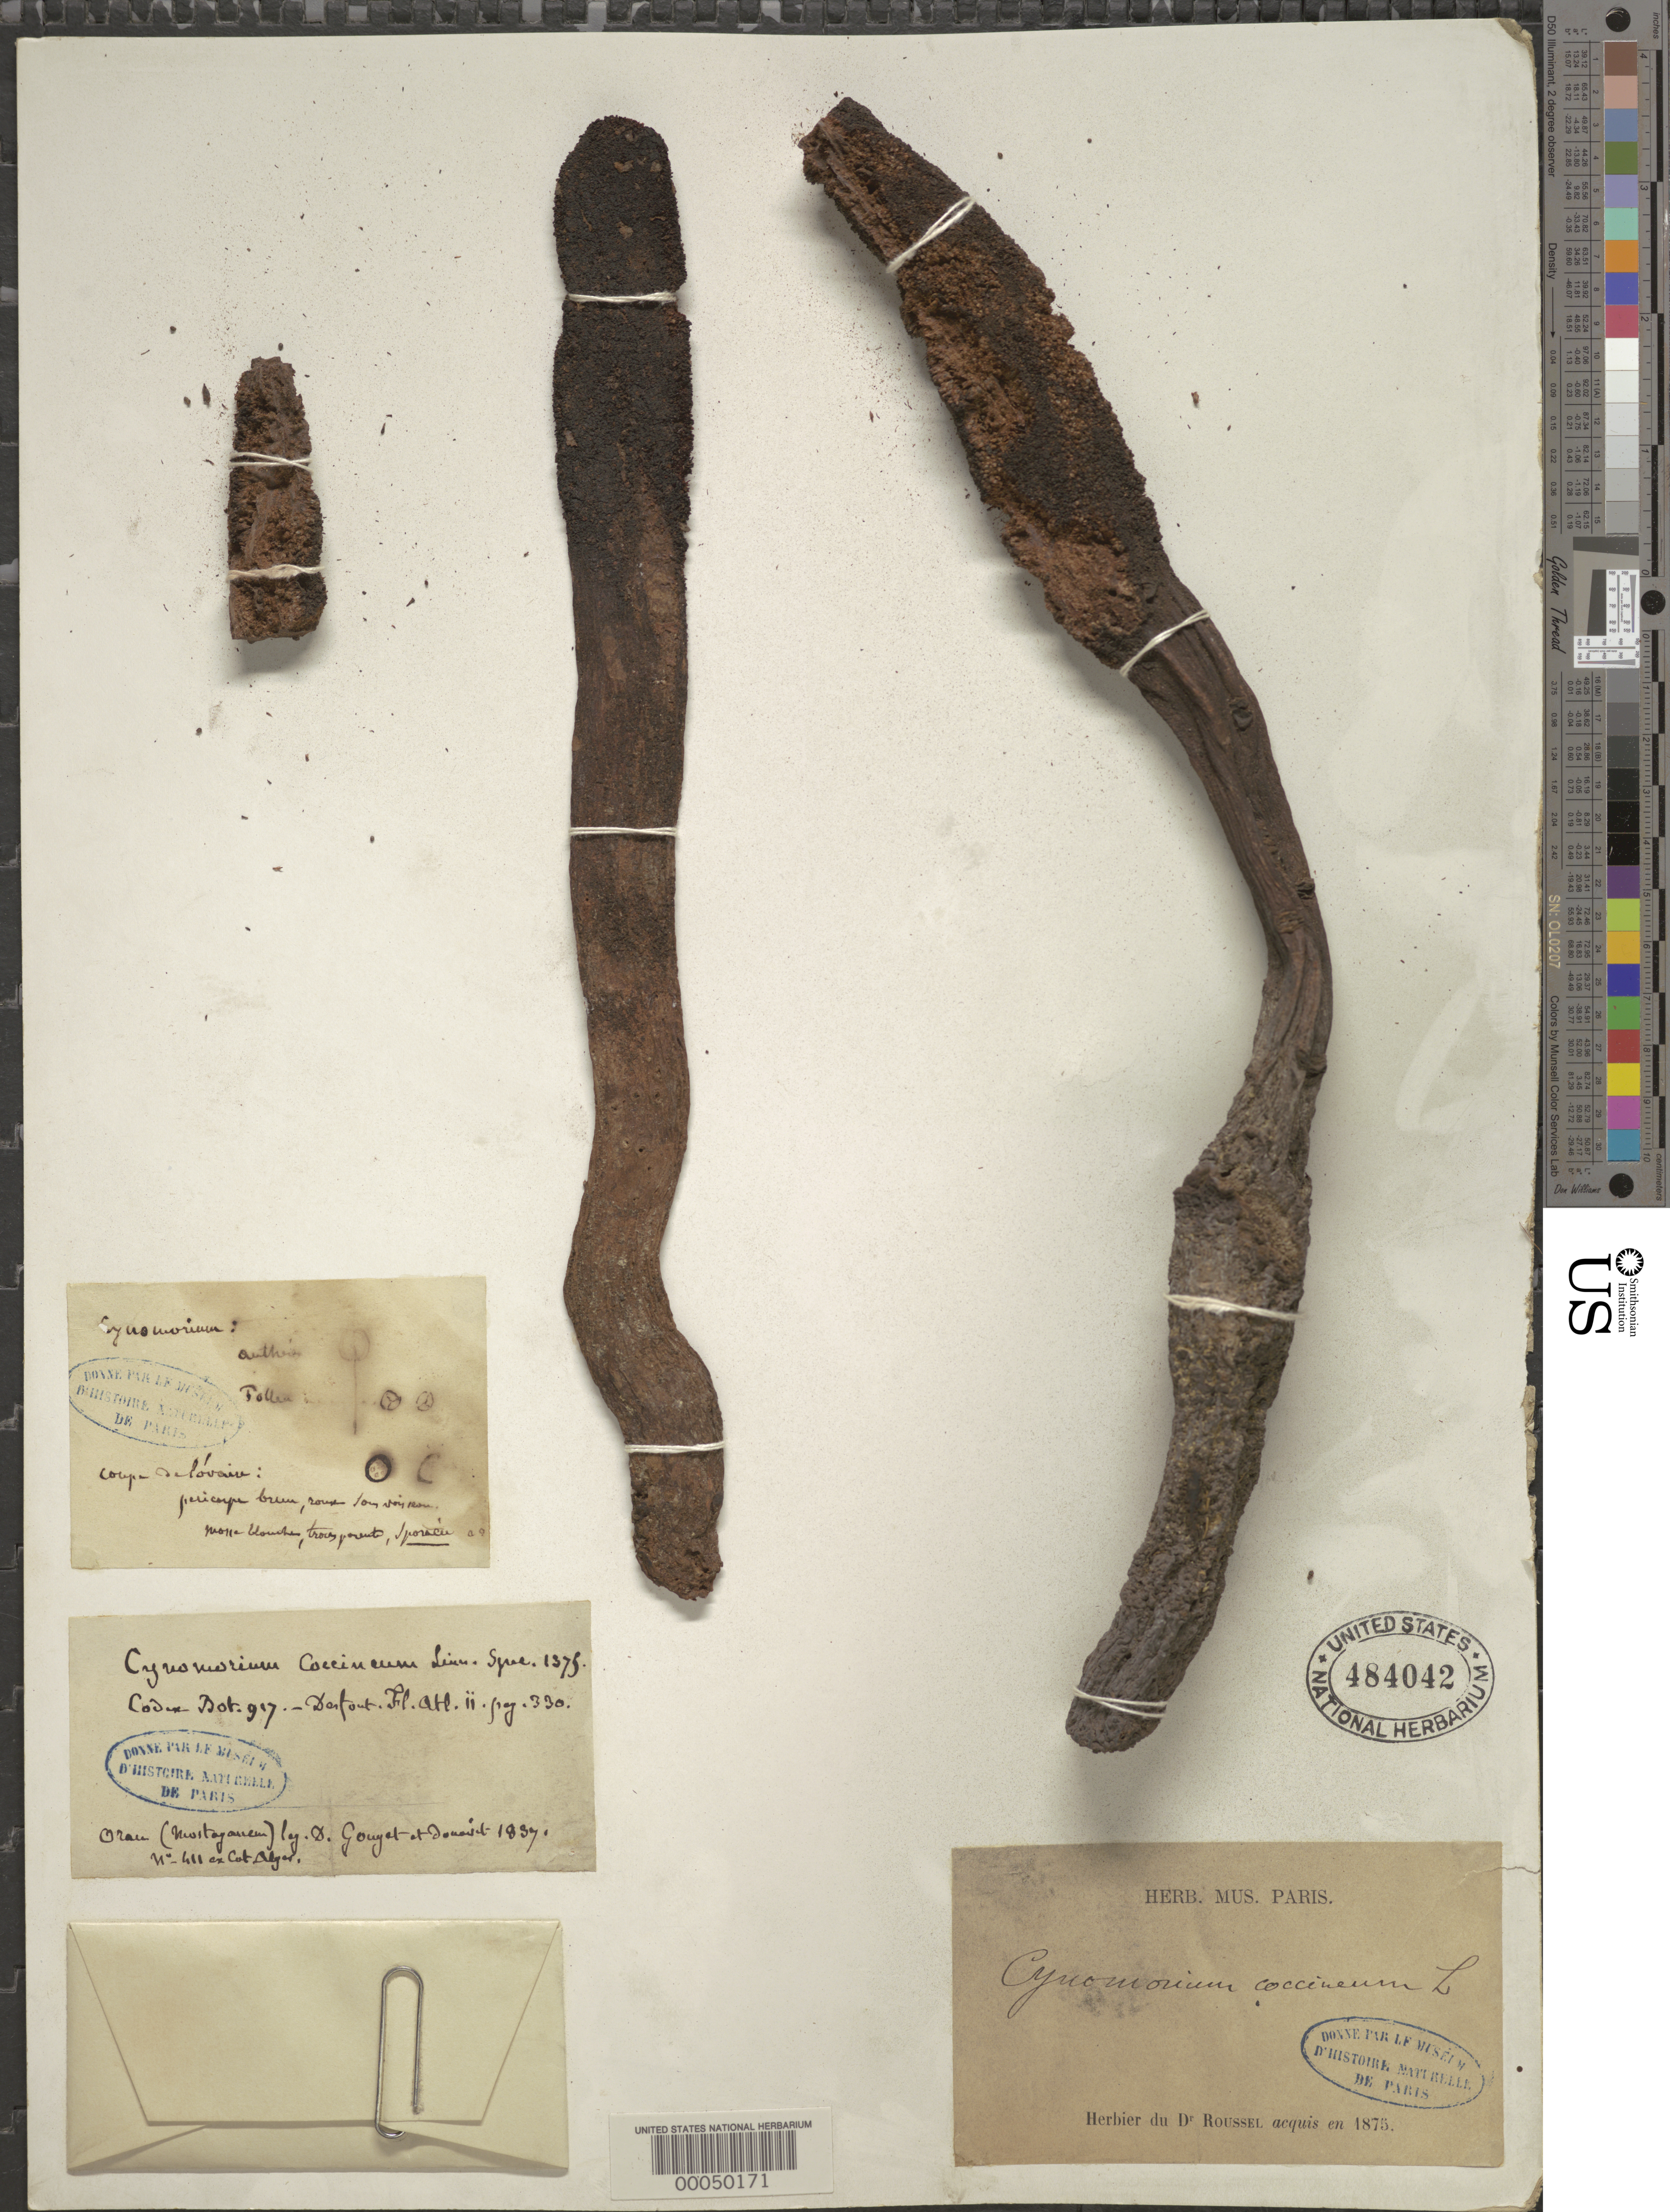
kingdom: Plantae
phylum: Tracheophyta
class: Magnoliopsida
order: Saxifragales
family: Cynomoriaceae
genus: Cynomorium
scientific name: Cynomorium coccineum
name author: L.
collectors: J. Rose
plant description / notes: Ex herb. Mus. Paris. "Herbier du Dr. Roussel acquis en 1875"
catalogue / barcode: US 484042